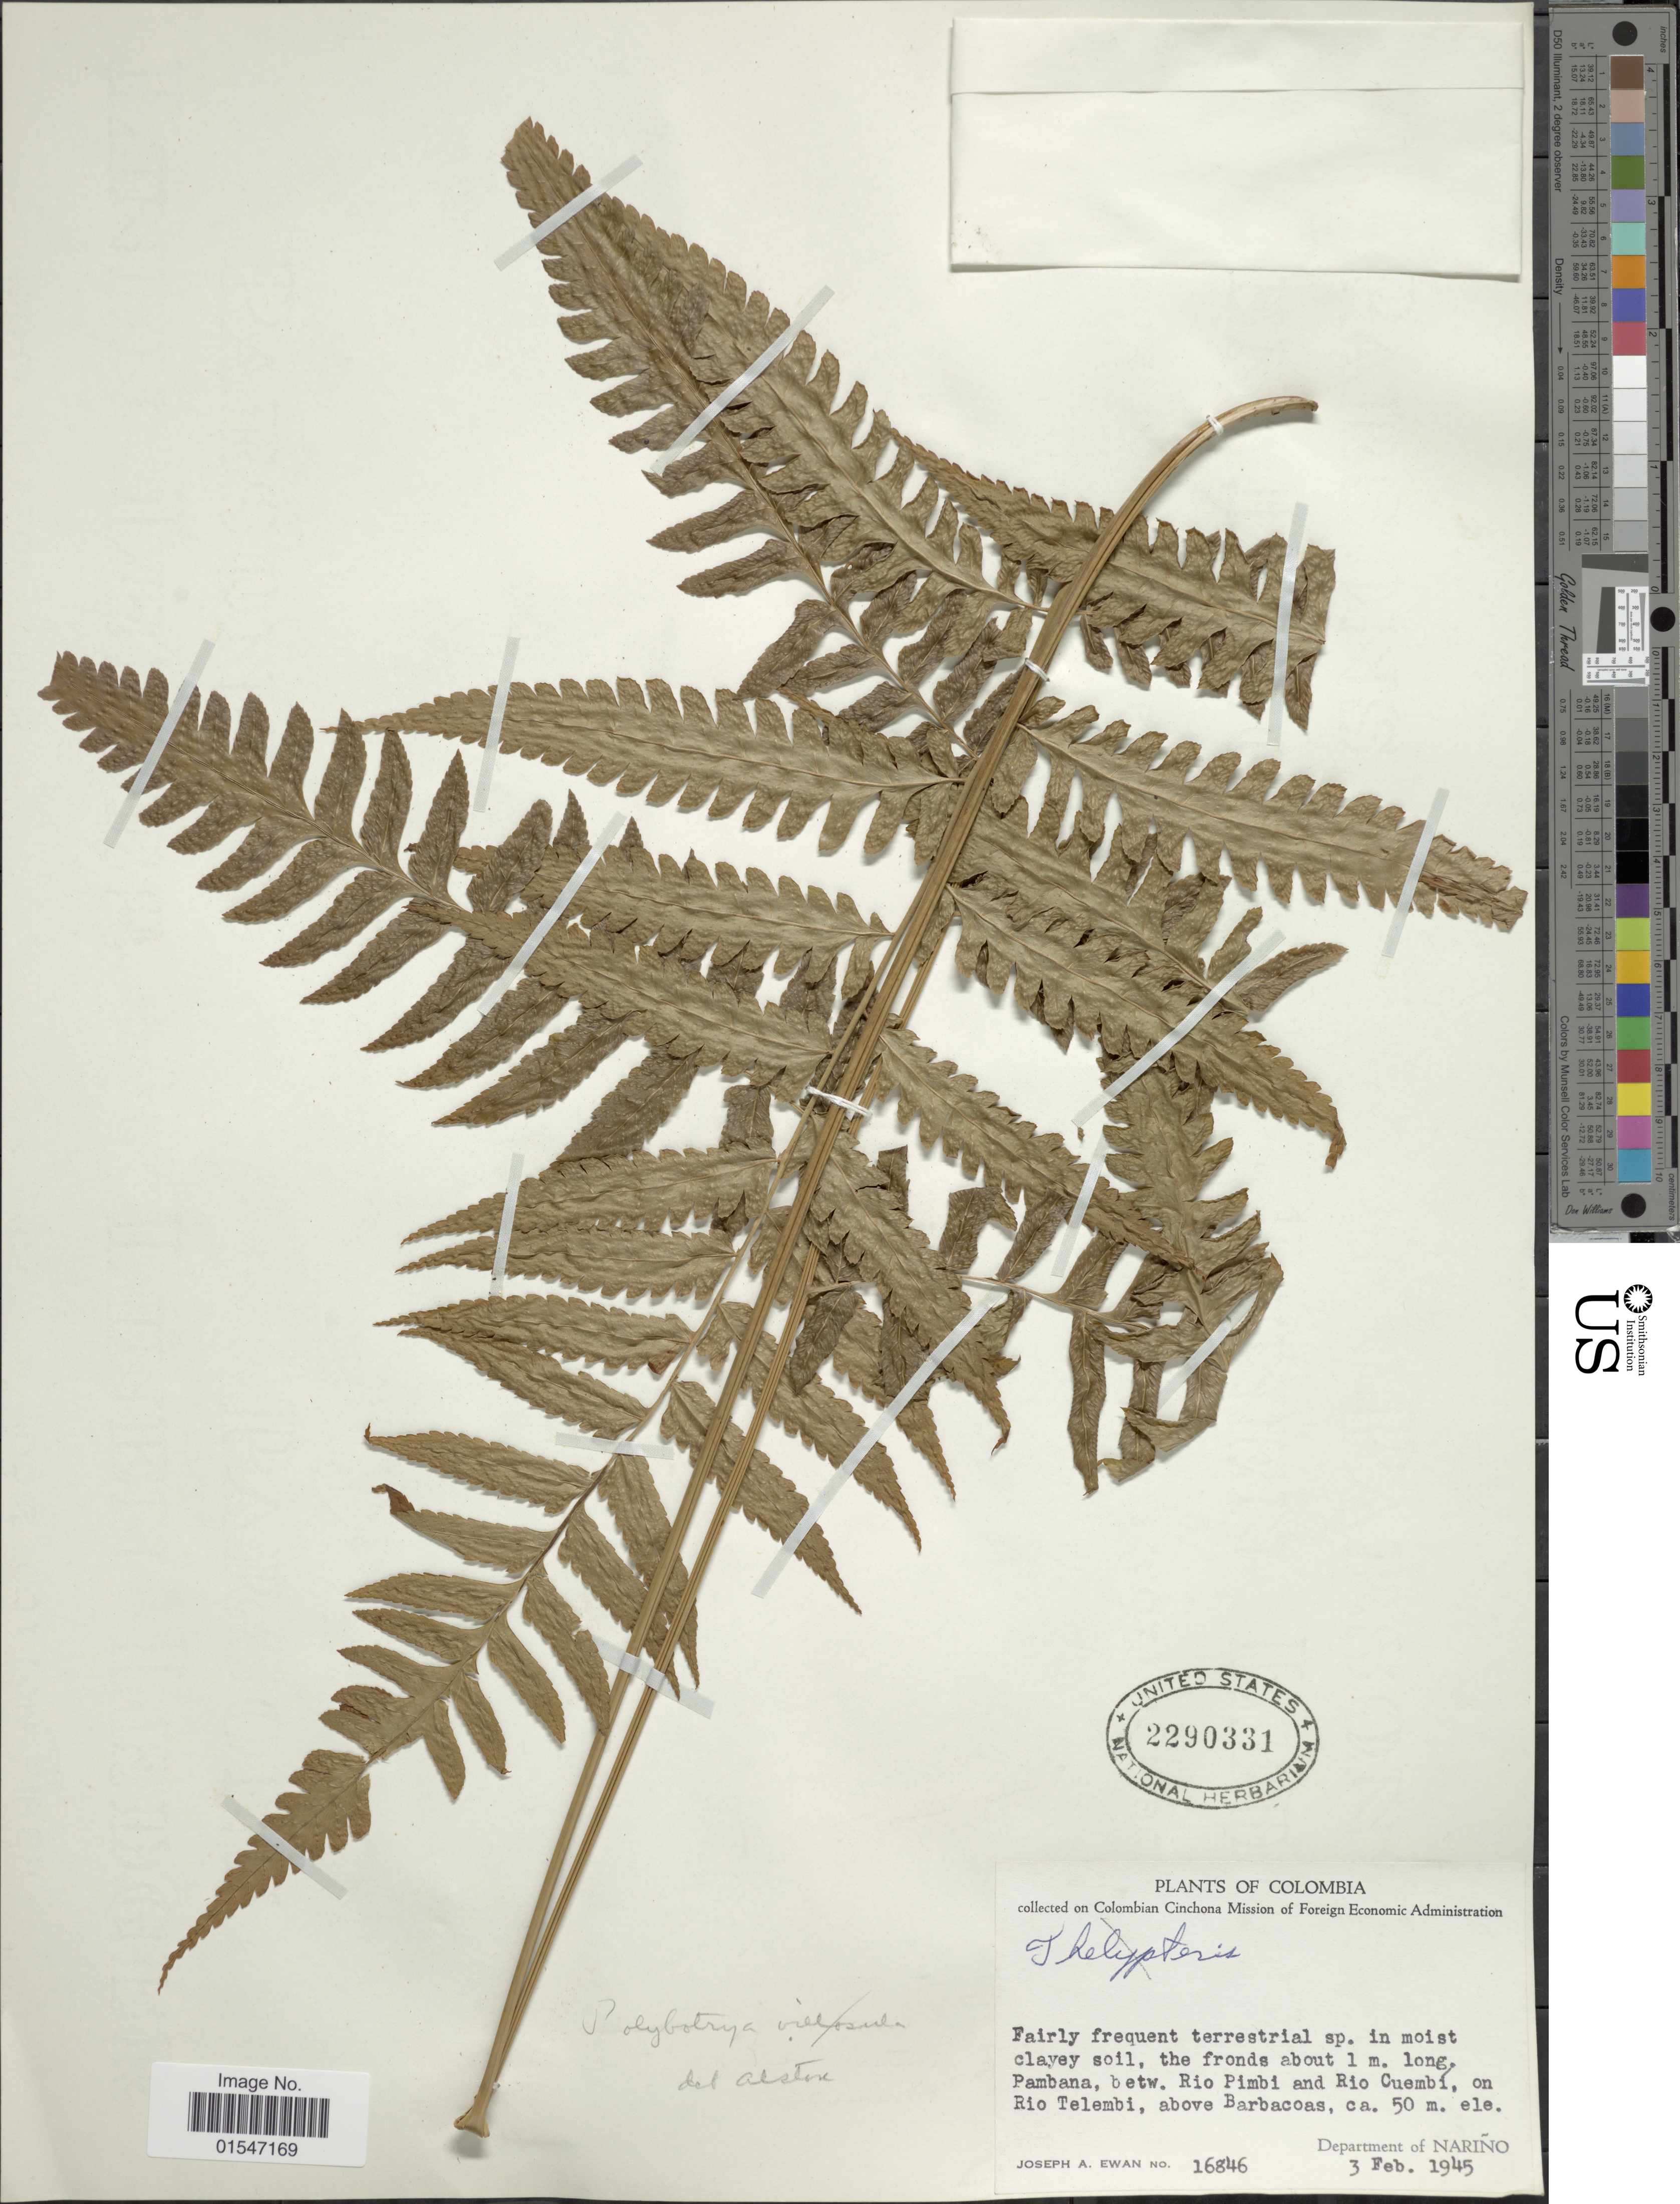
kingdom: Plantae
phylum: Tracheophyta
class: Polypodiopsida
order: Polypodiales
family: Dryopteridaceae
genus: Polybotrya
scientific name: Polybotrya caudata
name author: Kunze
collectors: J. A. Ewan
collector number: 16846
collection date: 1945-02-03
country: Colombia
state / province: Nariño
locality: Pambana, betw, Rio Pimbi and Rio Cuembi, on Rio Telembi, above Barbacoas.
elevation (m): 50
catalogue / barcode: US 2290331